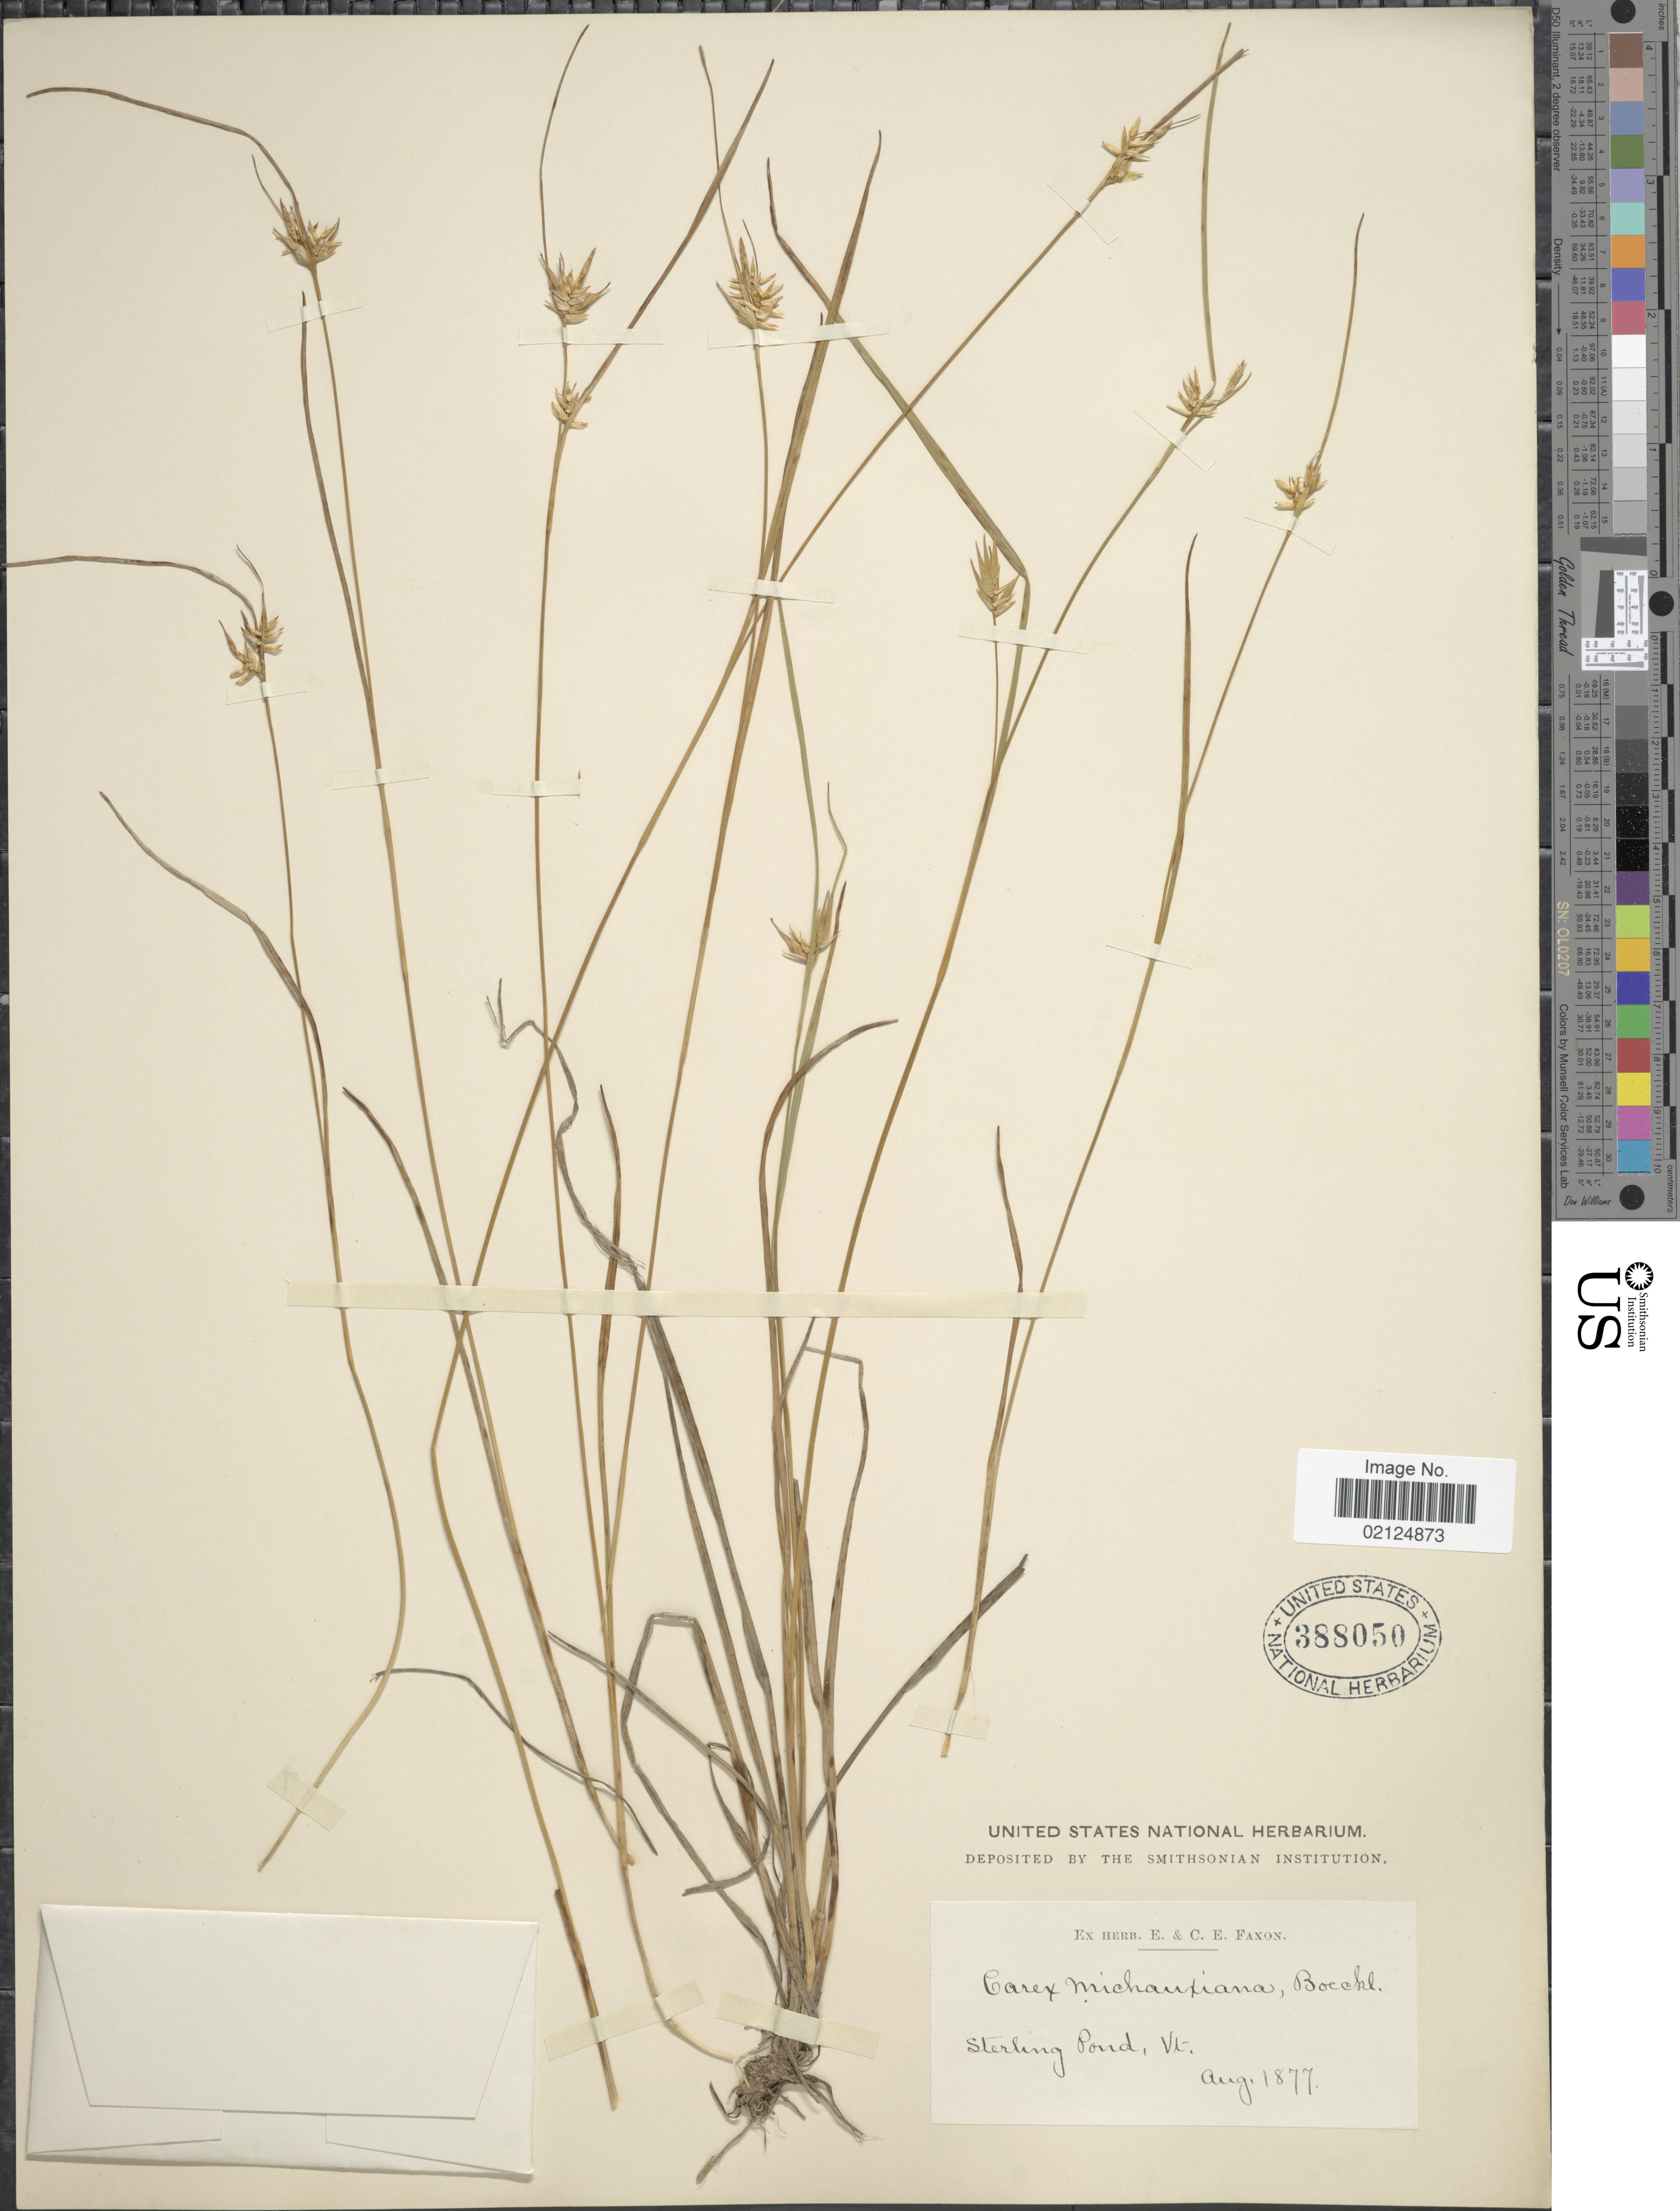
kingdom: Plantae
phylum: Tracheophyta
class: Liliopsida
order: Poales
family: Cyperaceae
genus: Carex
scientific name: Carex michauxiana subsp. michauxiana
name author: Boeckeler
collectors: ex herb. E. & C.E. Faxon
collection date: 1877-08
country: United States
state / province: Vermont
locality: Sterling Pond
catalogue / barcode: US 388050